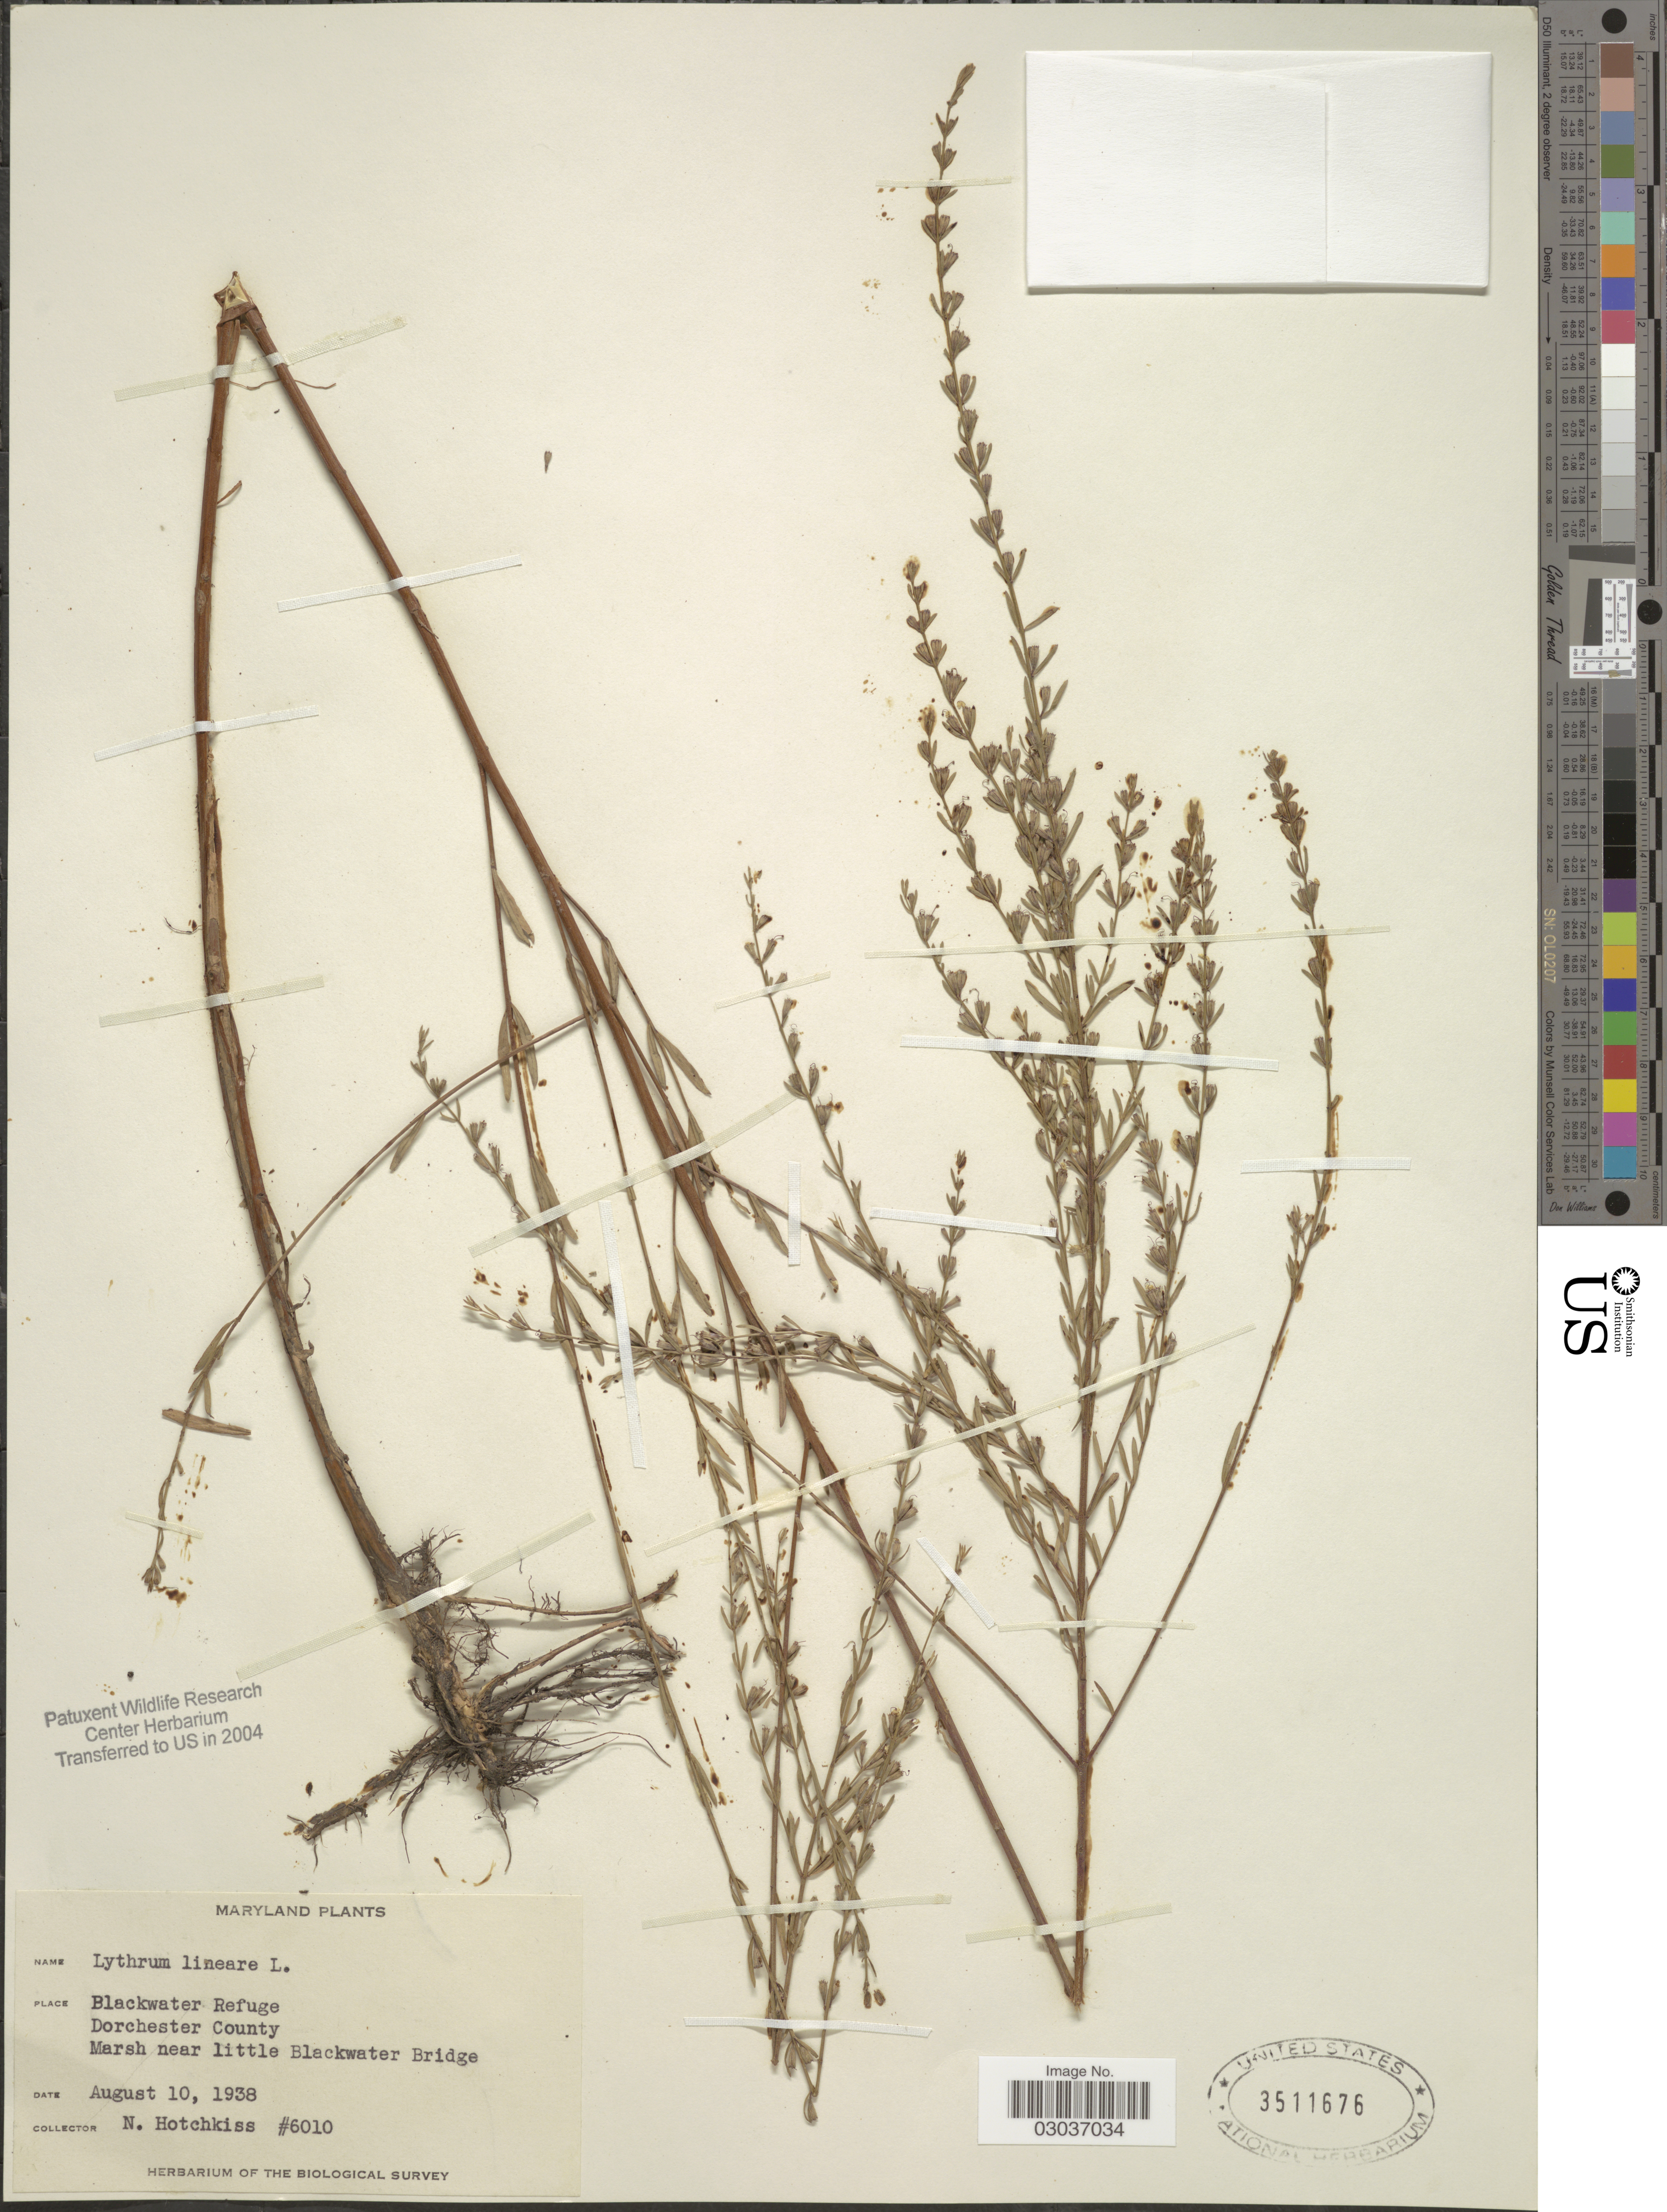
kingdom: Plantae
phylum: Tracheophyta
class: Magnoliopsida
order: Myrtales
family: Lythraceae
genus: Lythrum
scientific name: Lythrum lineare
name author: L.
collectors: N. Hotchkiss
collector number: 6010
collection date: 1938-08-10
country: United States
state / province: Maryland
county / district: Dorchester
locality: Blackwater refuge, Dorchester County, Marsh near little Blackwater Bridge.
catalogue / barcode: US 3511676